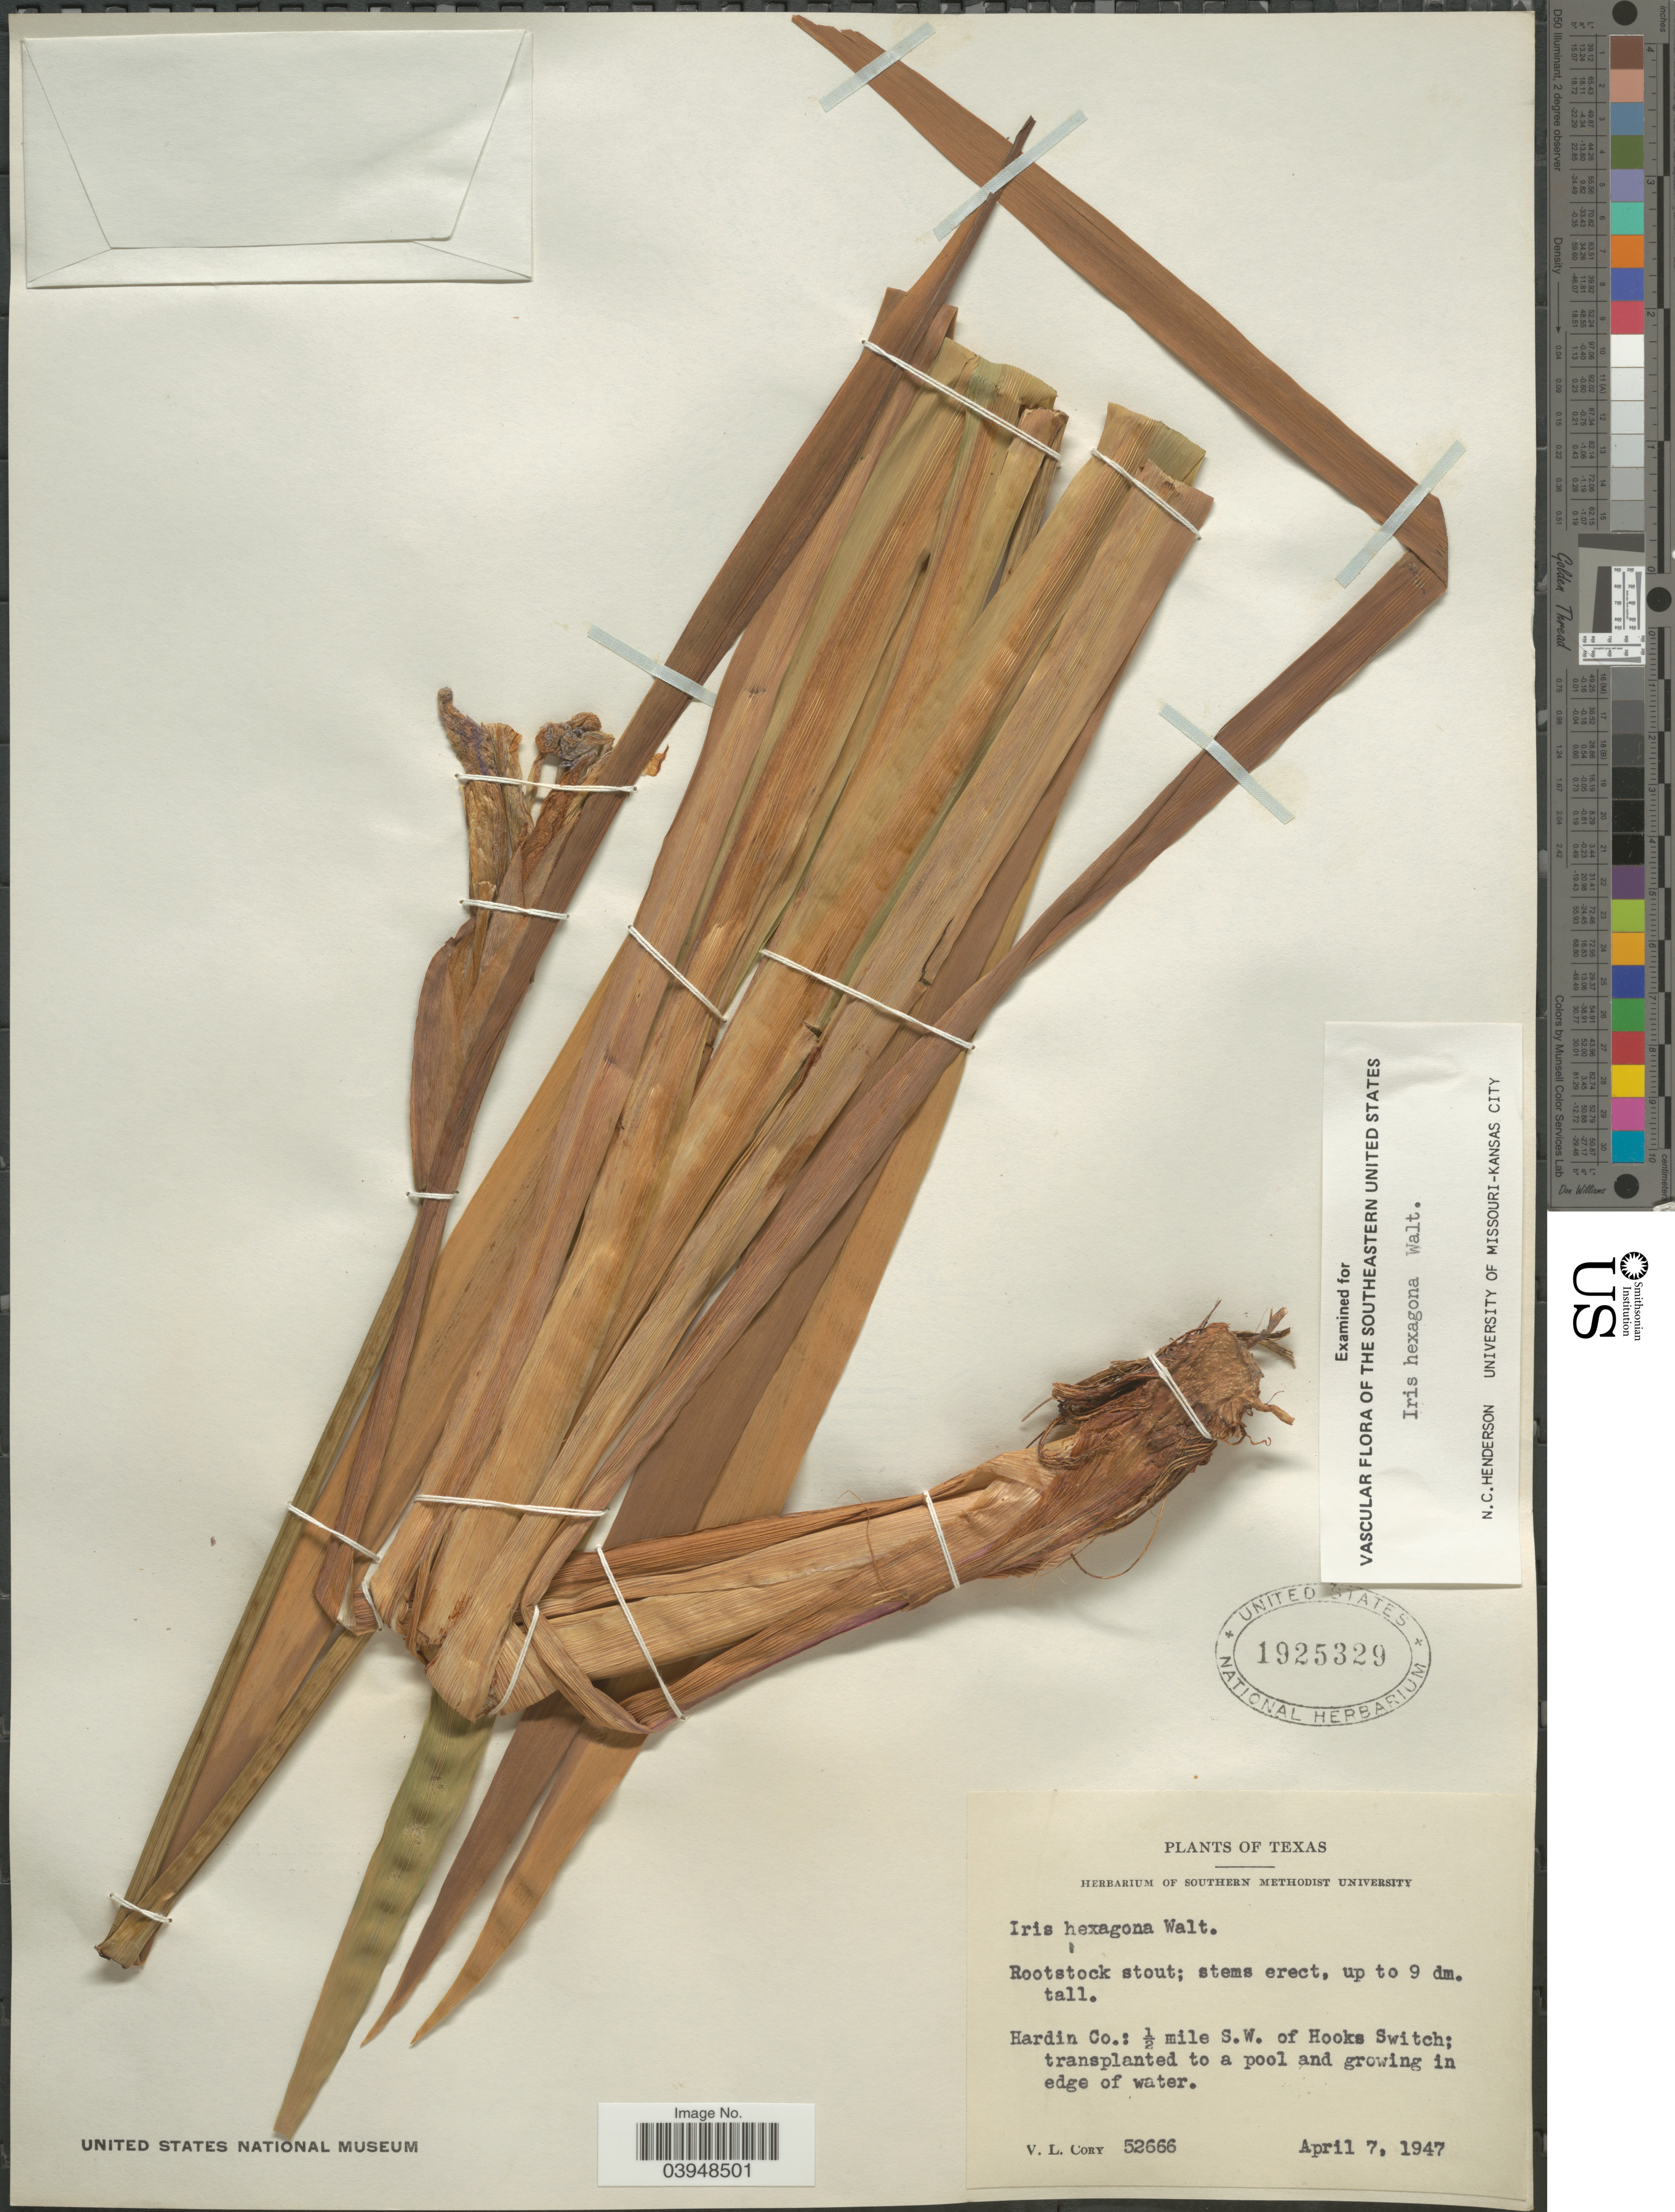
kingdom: Plantae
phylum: Tracheophyta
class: Liliopsida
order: Asparagales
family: Iridaceae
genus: Iris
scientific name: Iris hexagona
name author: Walter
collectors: V. Cory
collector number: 52666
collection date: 1947-04-07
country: United States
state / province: Texas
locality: Hardin Co.: ½ mile S.W. of Hooks Switch.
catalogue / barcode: US 1925329